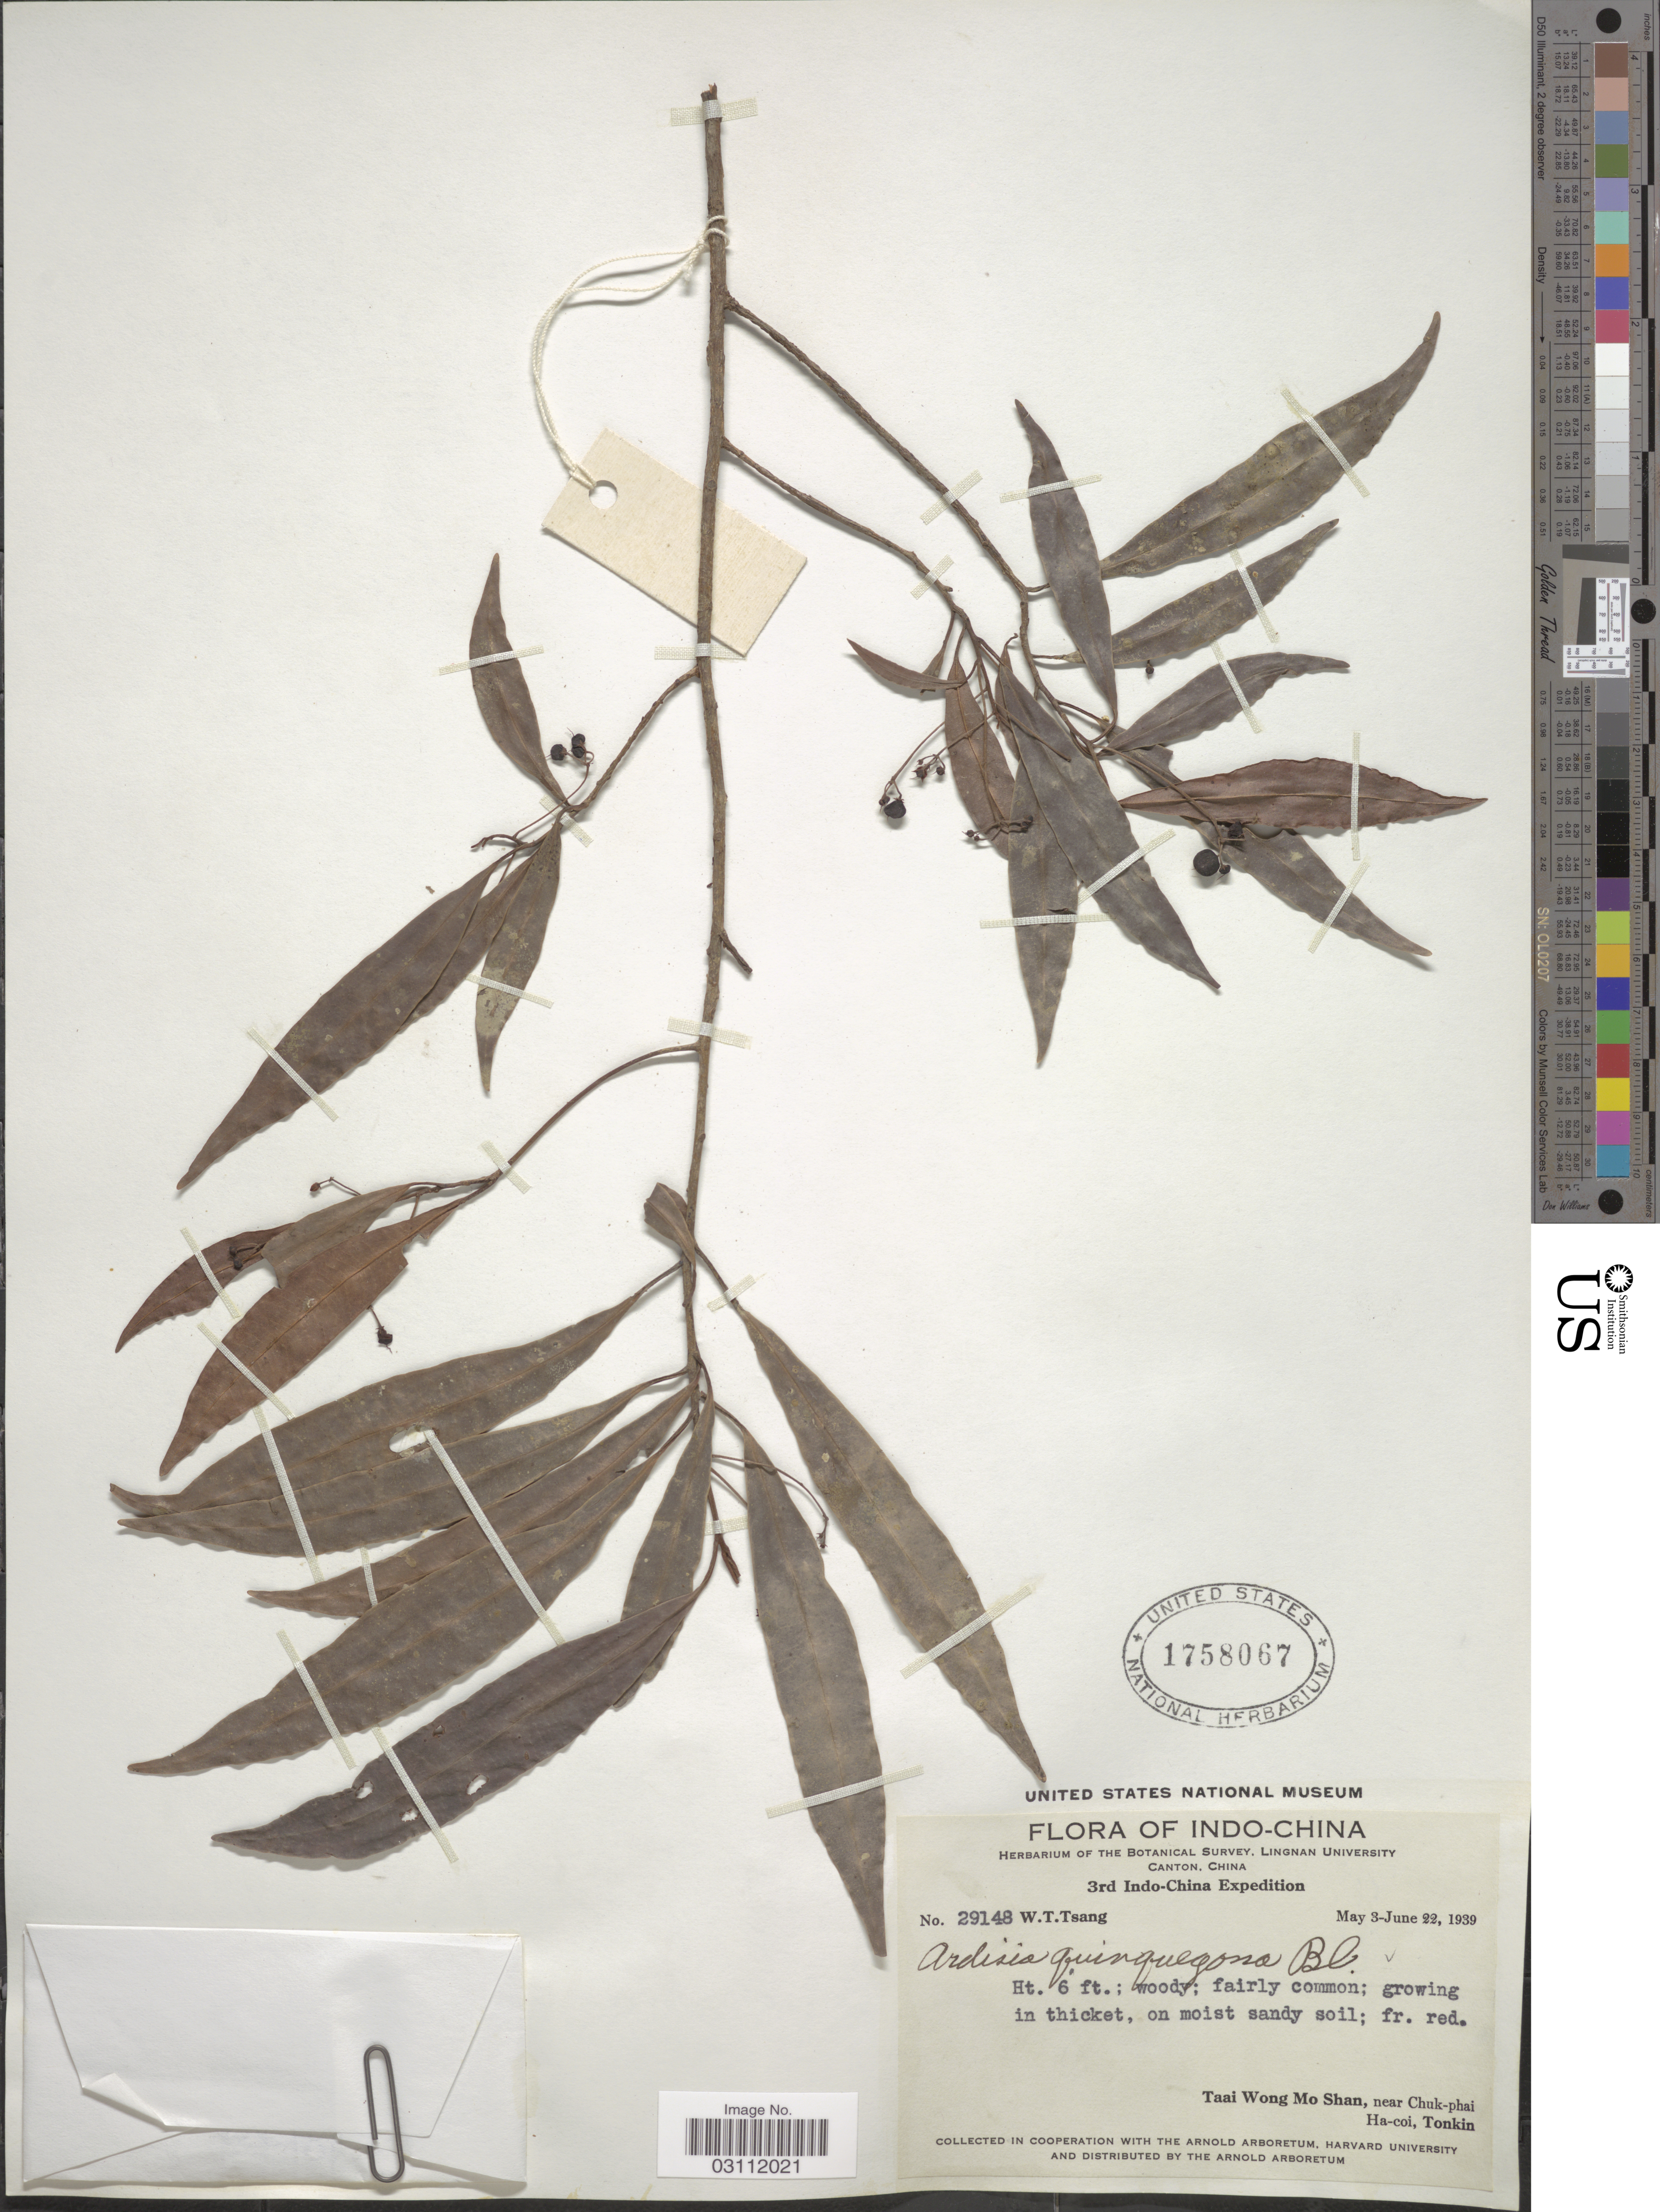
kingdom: Plantae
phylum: Tracheophyta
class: Magnoliopsida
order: Ericales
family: Primulaceae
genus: Ardisia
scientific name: Ardisia quinquegona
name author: Blume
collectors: W. T. Tsang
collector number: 29148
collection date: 1939-05-03/1939-06-22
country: Vietnam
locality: Indo-China, Taai Wong Mo Shan, near Chuk-phai, Ha-coi, Tonkin.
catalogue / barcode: US 1758067